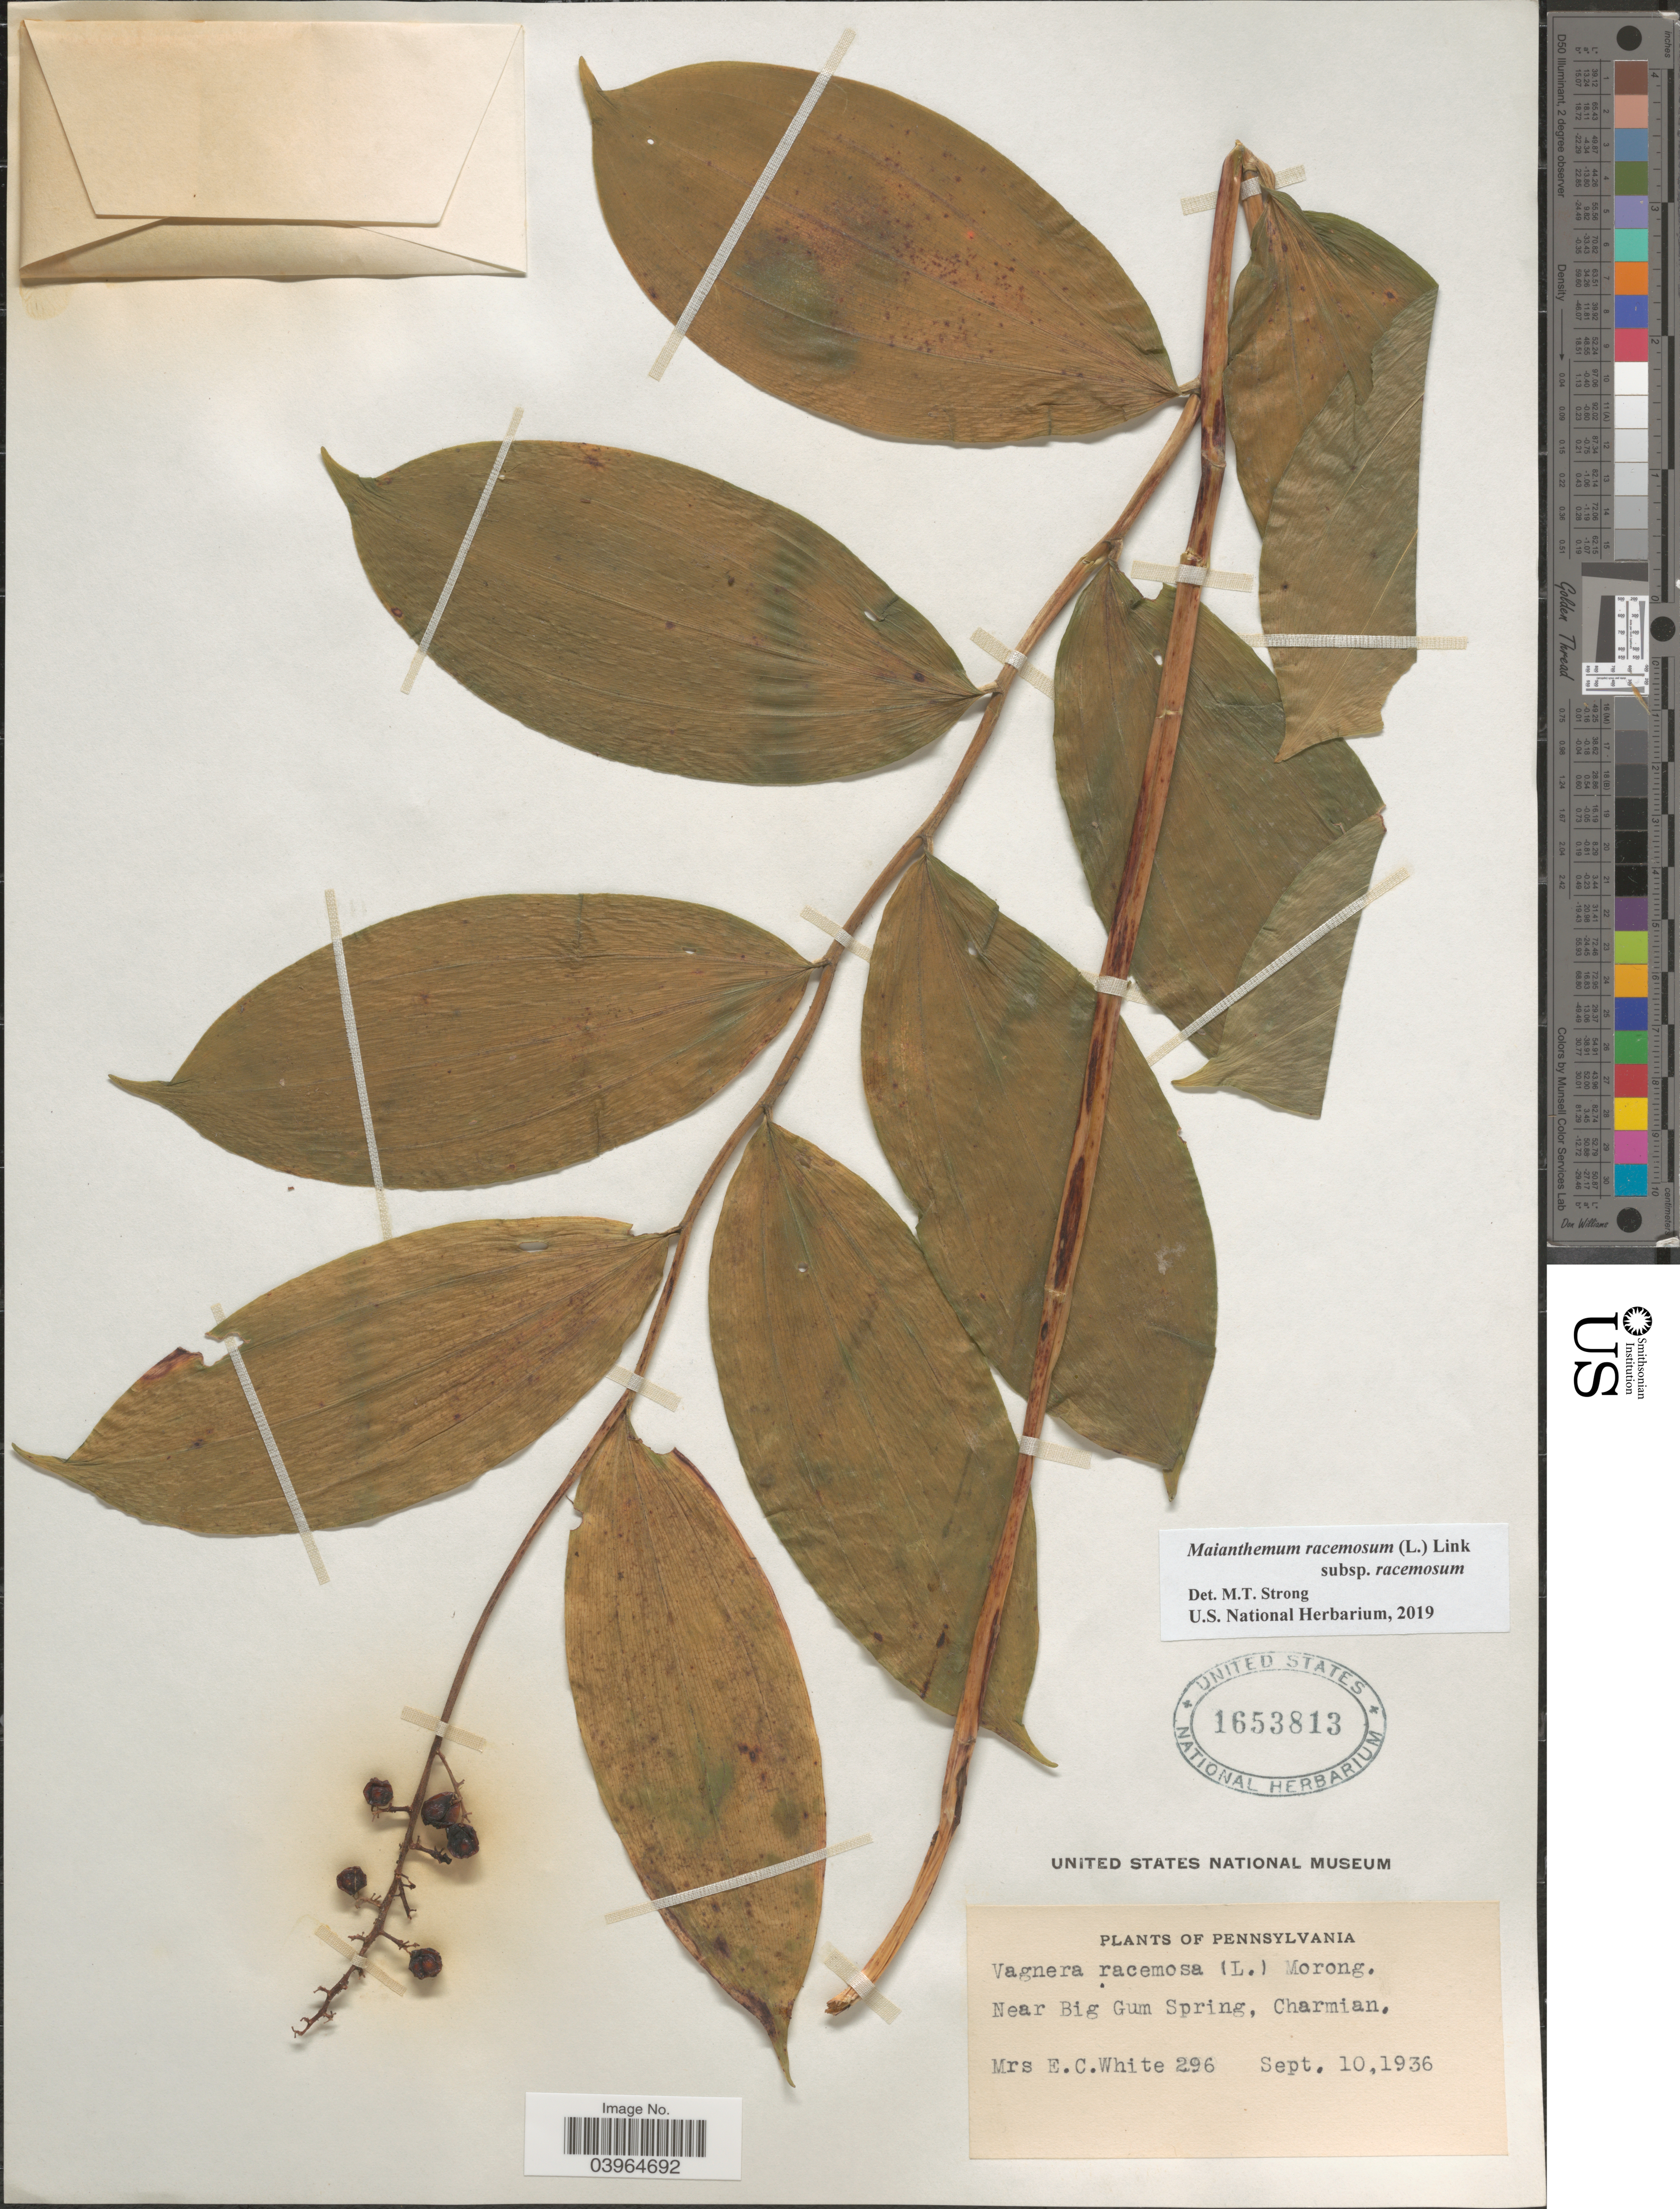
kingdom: Plantae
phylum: Tracheophyta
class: Liliopsida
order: Asparagales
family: Asparagaceae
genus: Maianthemum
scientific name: Maianthemum racemosum subsp. racemosum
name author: (L.) Link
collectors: E. C. White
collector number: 296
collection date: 1936-09-10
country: United States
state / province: Pennsylvania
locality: Near Big Gum Spring, Charmian.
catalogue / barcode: US 1653813